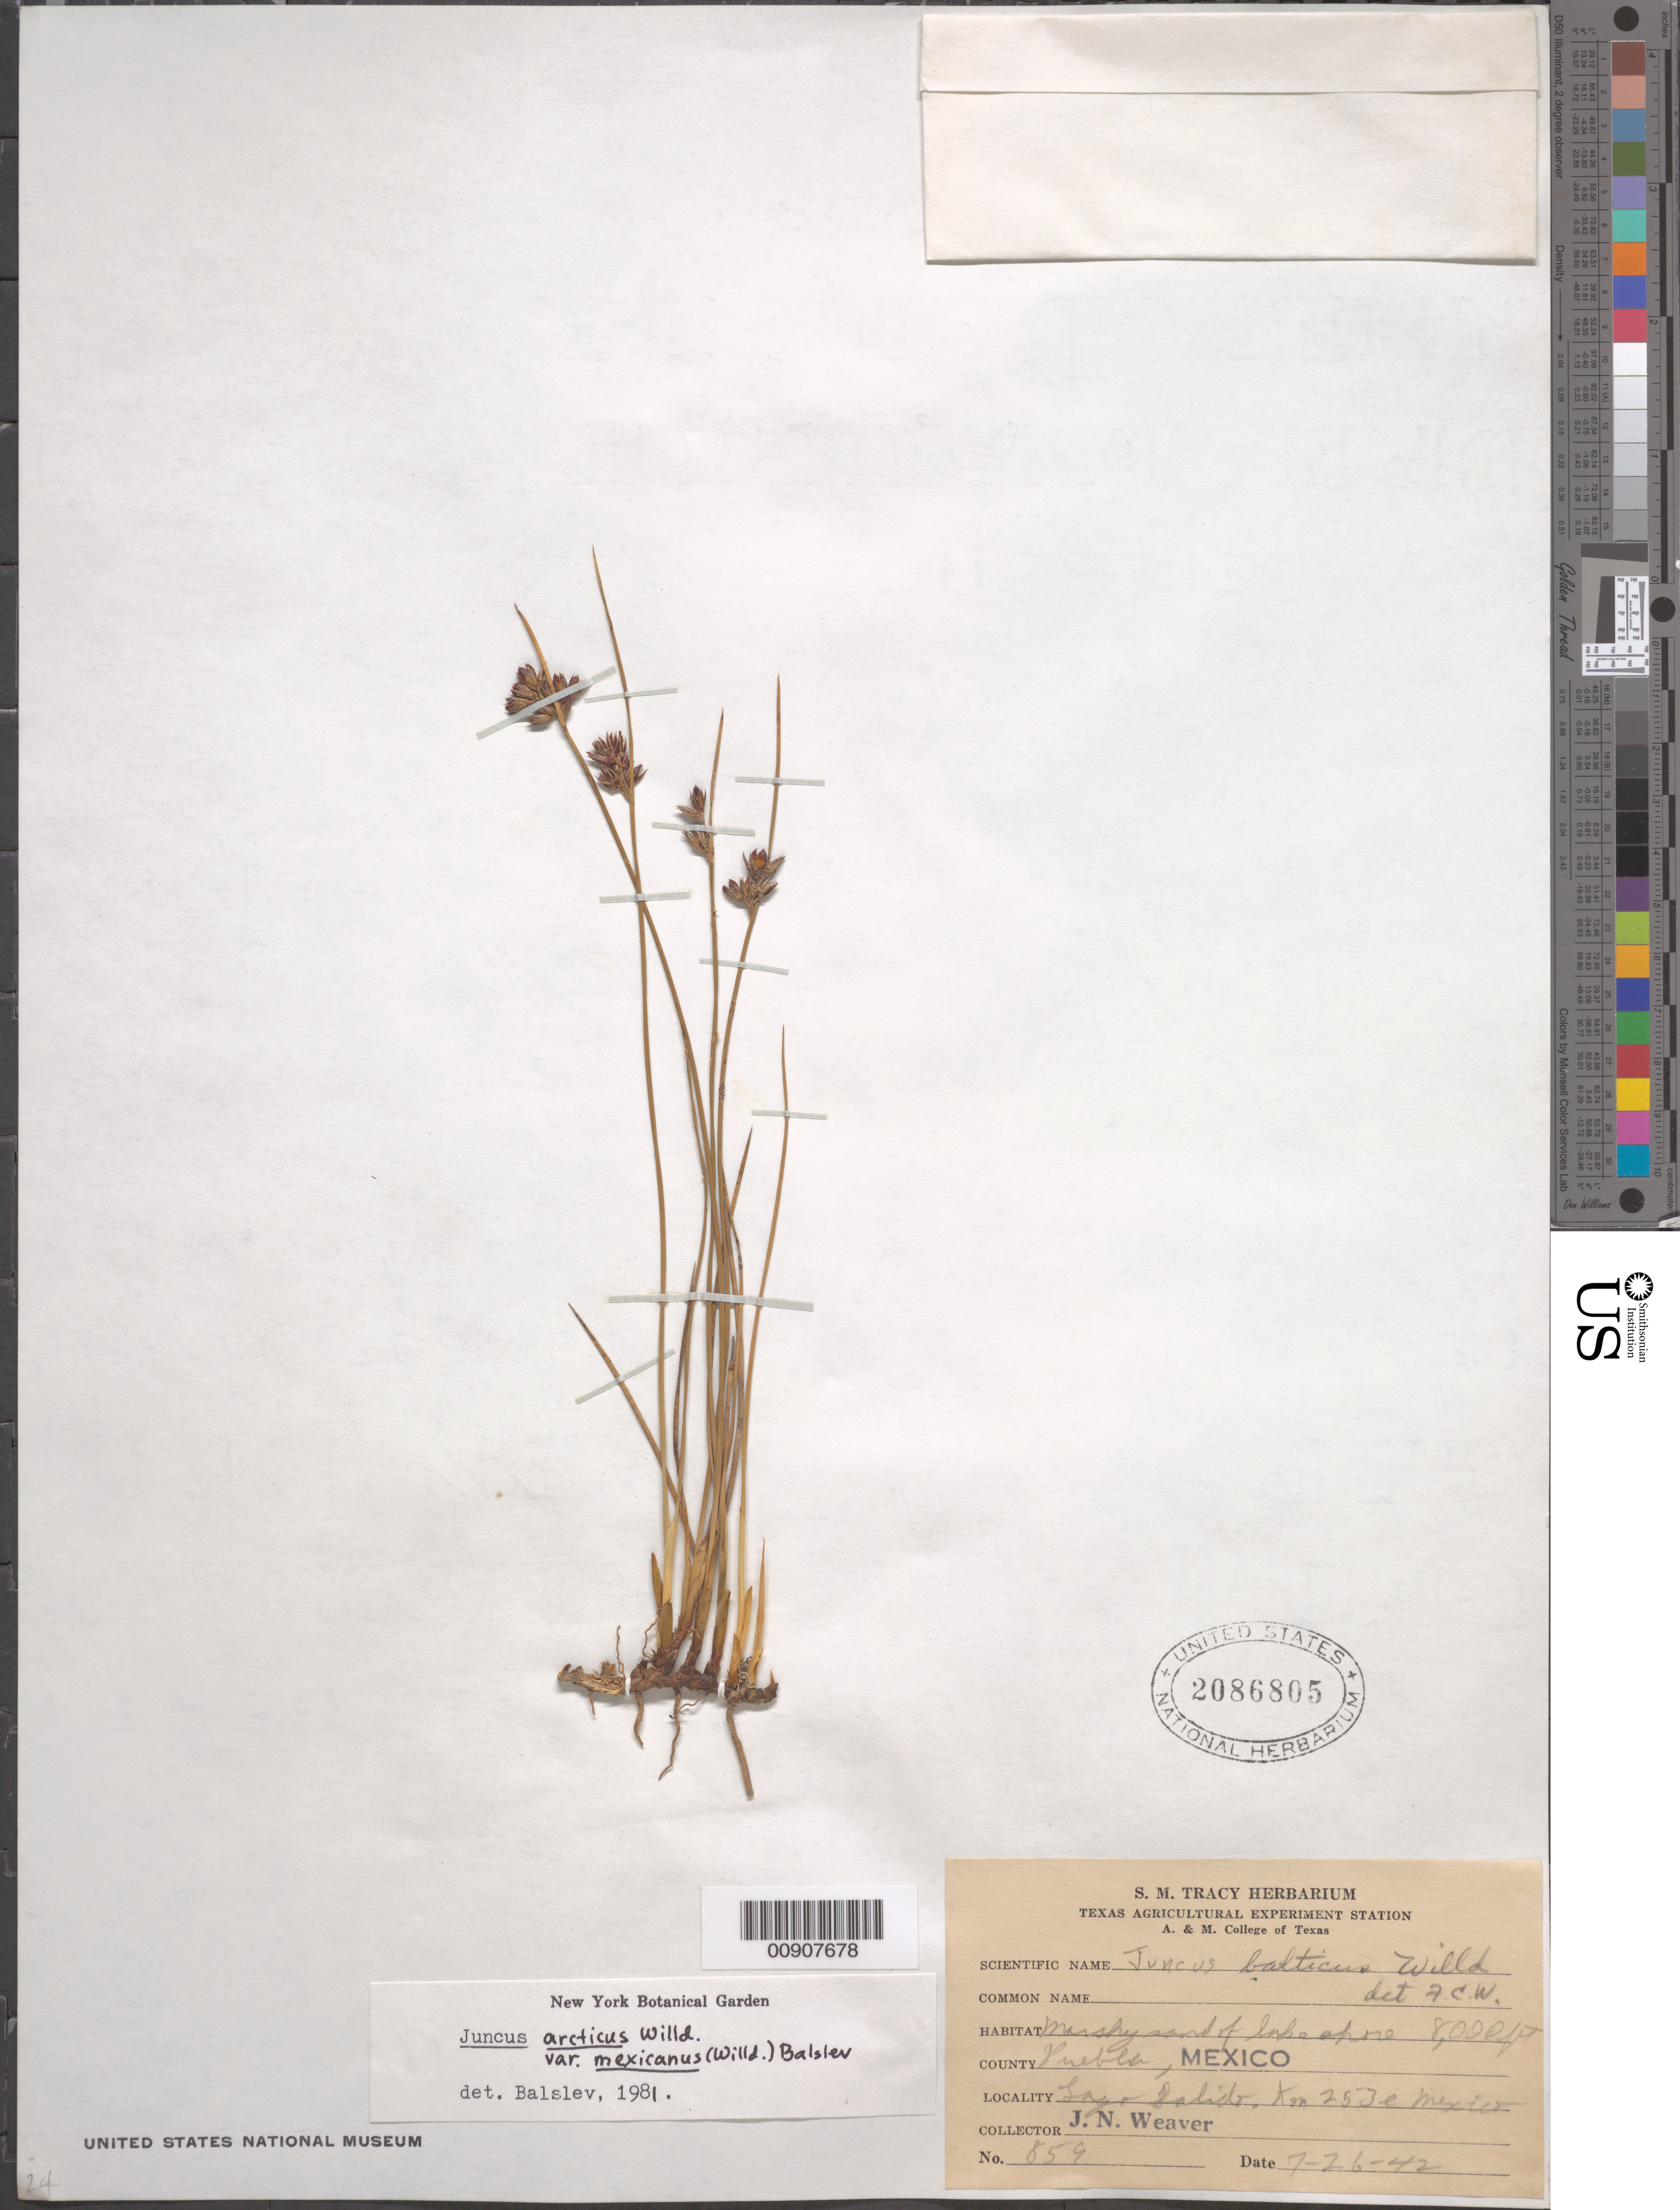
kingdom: Plantae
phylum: Tracheophyta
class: Liliopsida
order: Poales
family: Juncaceae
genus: Juncus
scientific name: Juncus arcticus var. mexicanus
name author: Willd.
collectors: J. N. Weaver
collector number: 859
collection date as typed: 26 Jul 1942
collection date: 1942-07-26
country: Mexico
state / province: Puebla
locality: Puebla: Lago Salido, km 253 e Mexico.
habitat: Marshy sand and lake shore.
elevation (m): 2438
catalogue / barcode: US 2086805